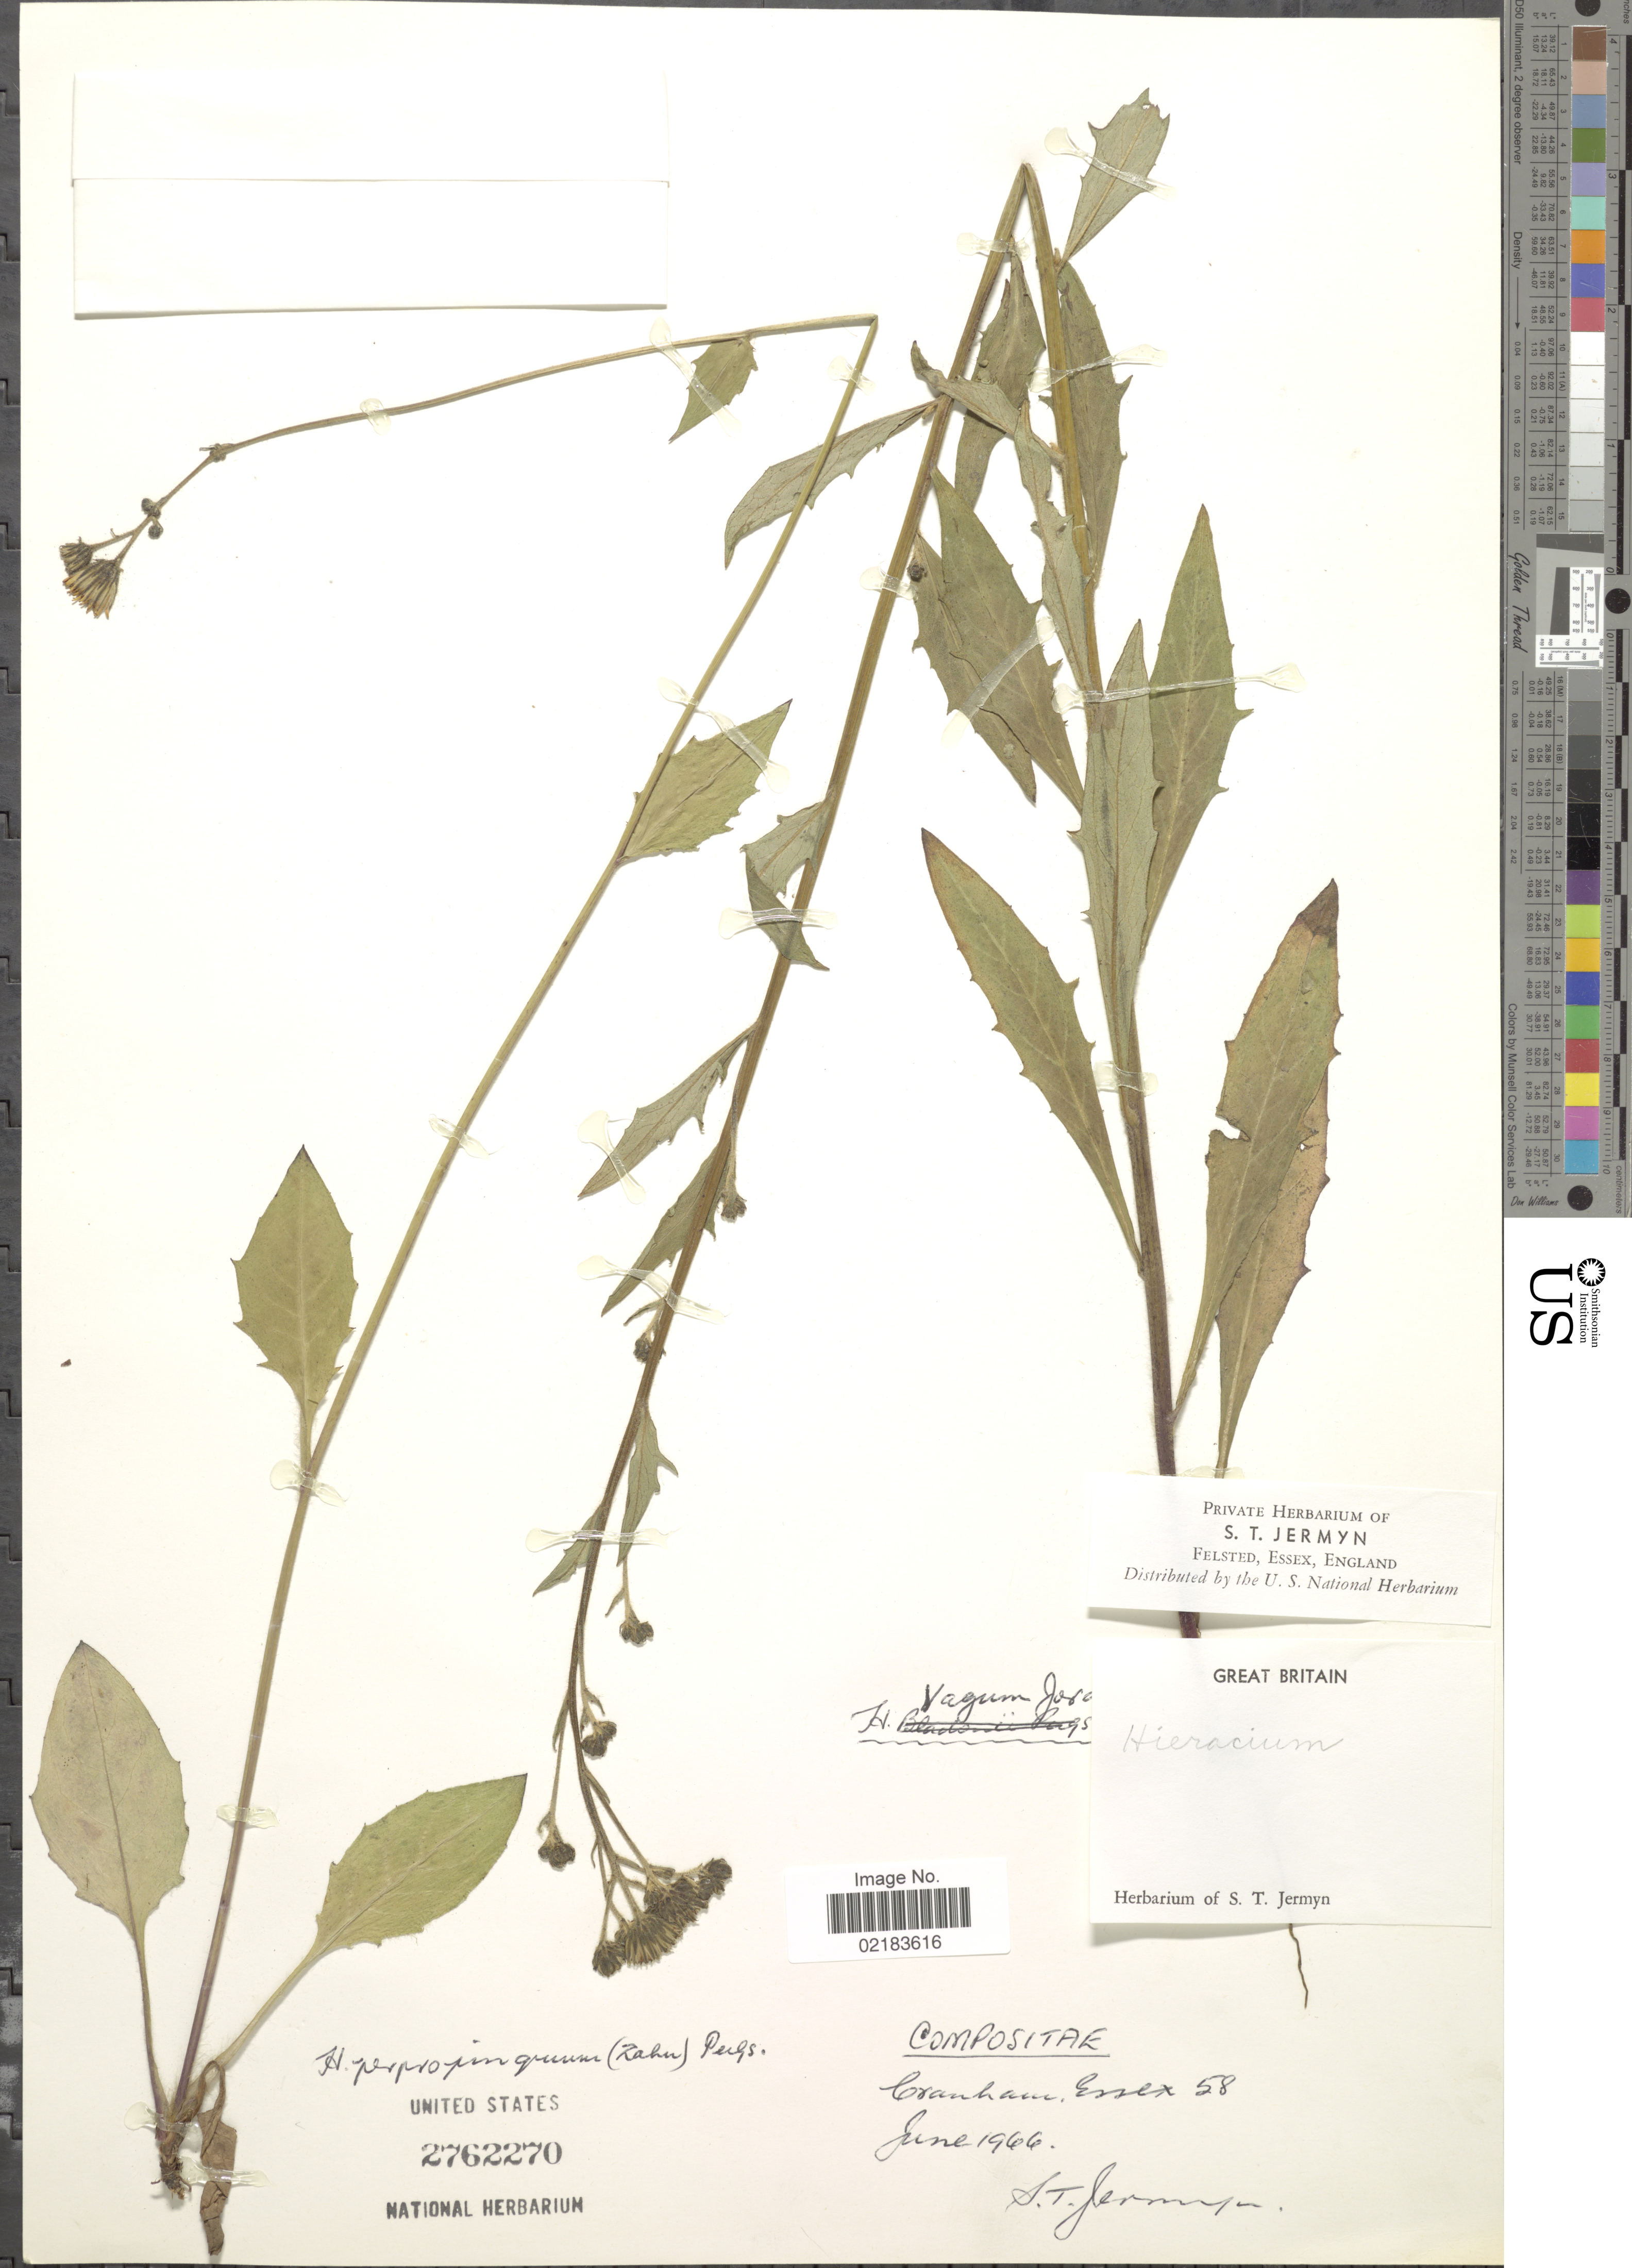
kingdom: Plantae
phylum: Tracheophyta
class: Magnoliopsida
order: Asterales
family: Asteraceae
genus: Hieracium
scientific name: Hieracium sabaudum subsp. propinguum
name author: (Sudre) Greuter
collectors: S. Jermyn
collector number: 58?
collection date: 1966-06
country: United Kingdom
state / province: England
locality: Great Britain, Cranham, Essex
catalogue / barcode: US 2762270